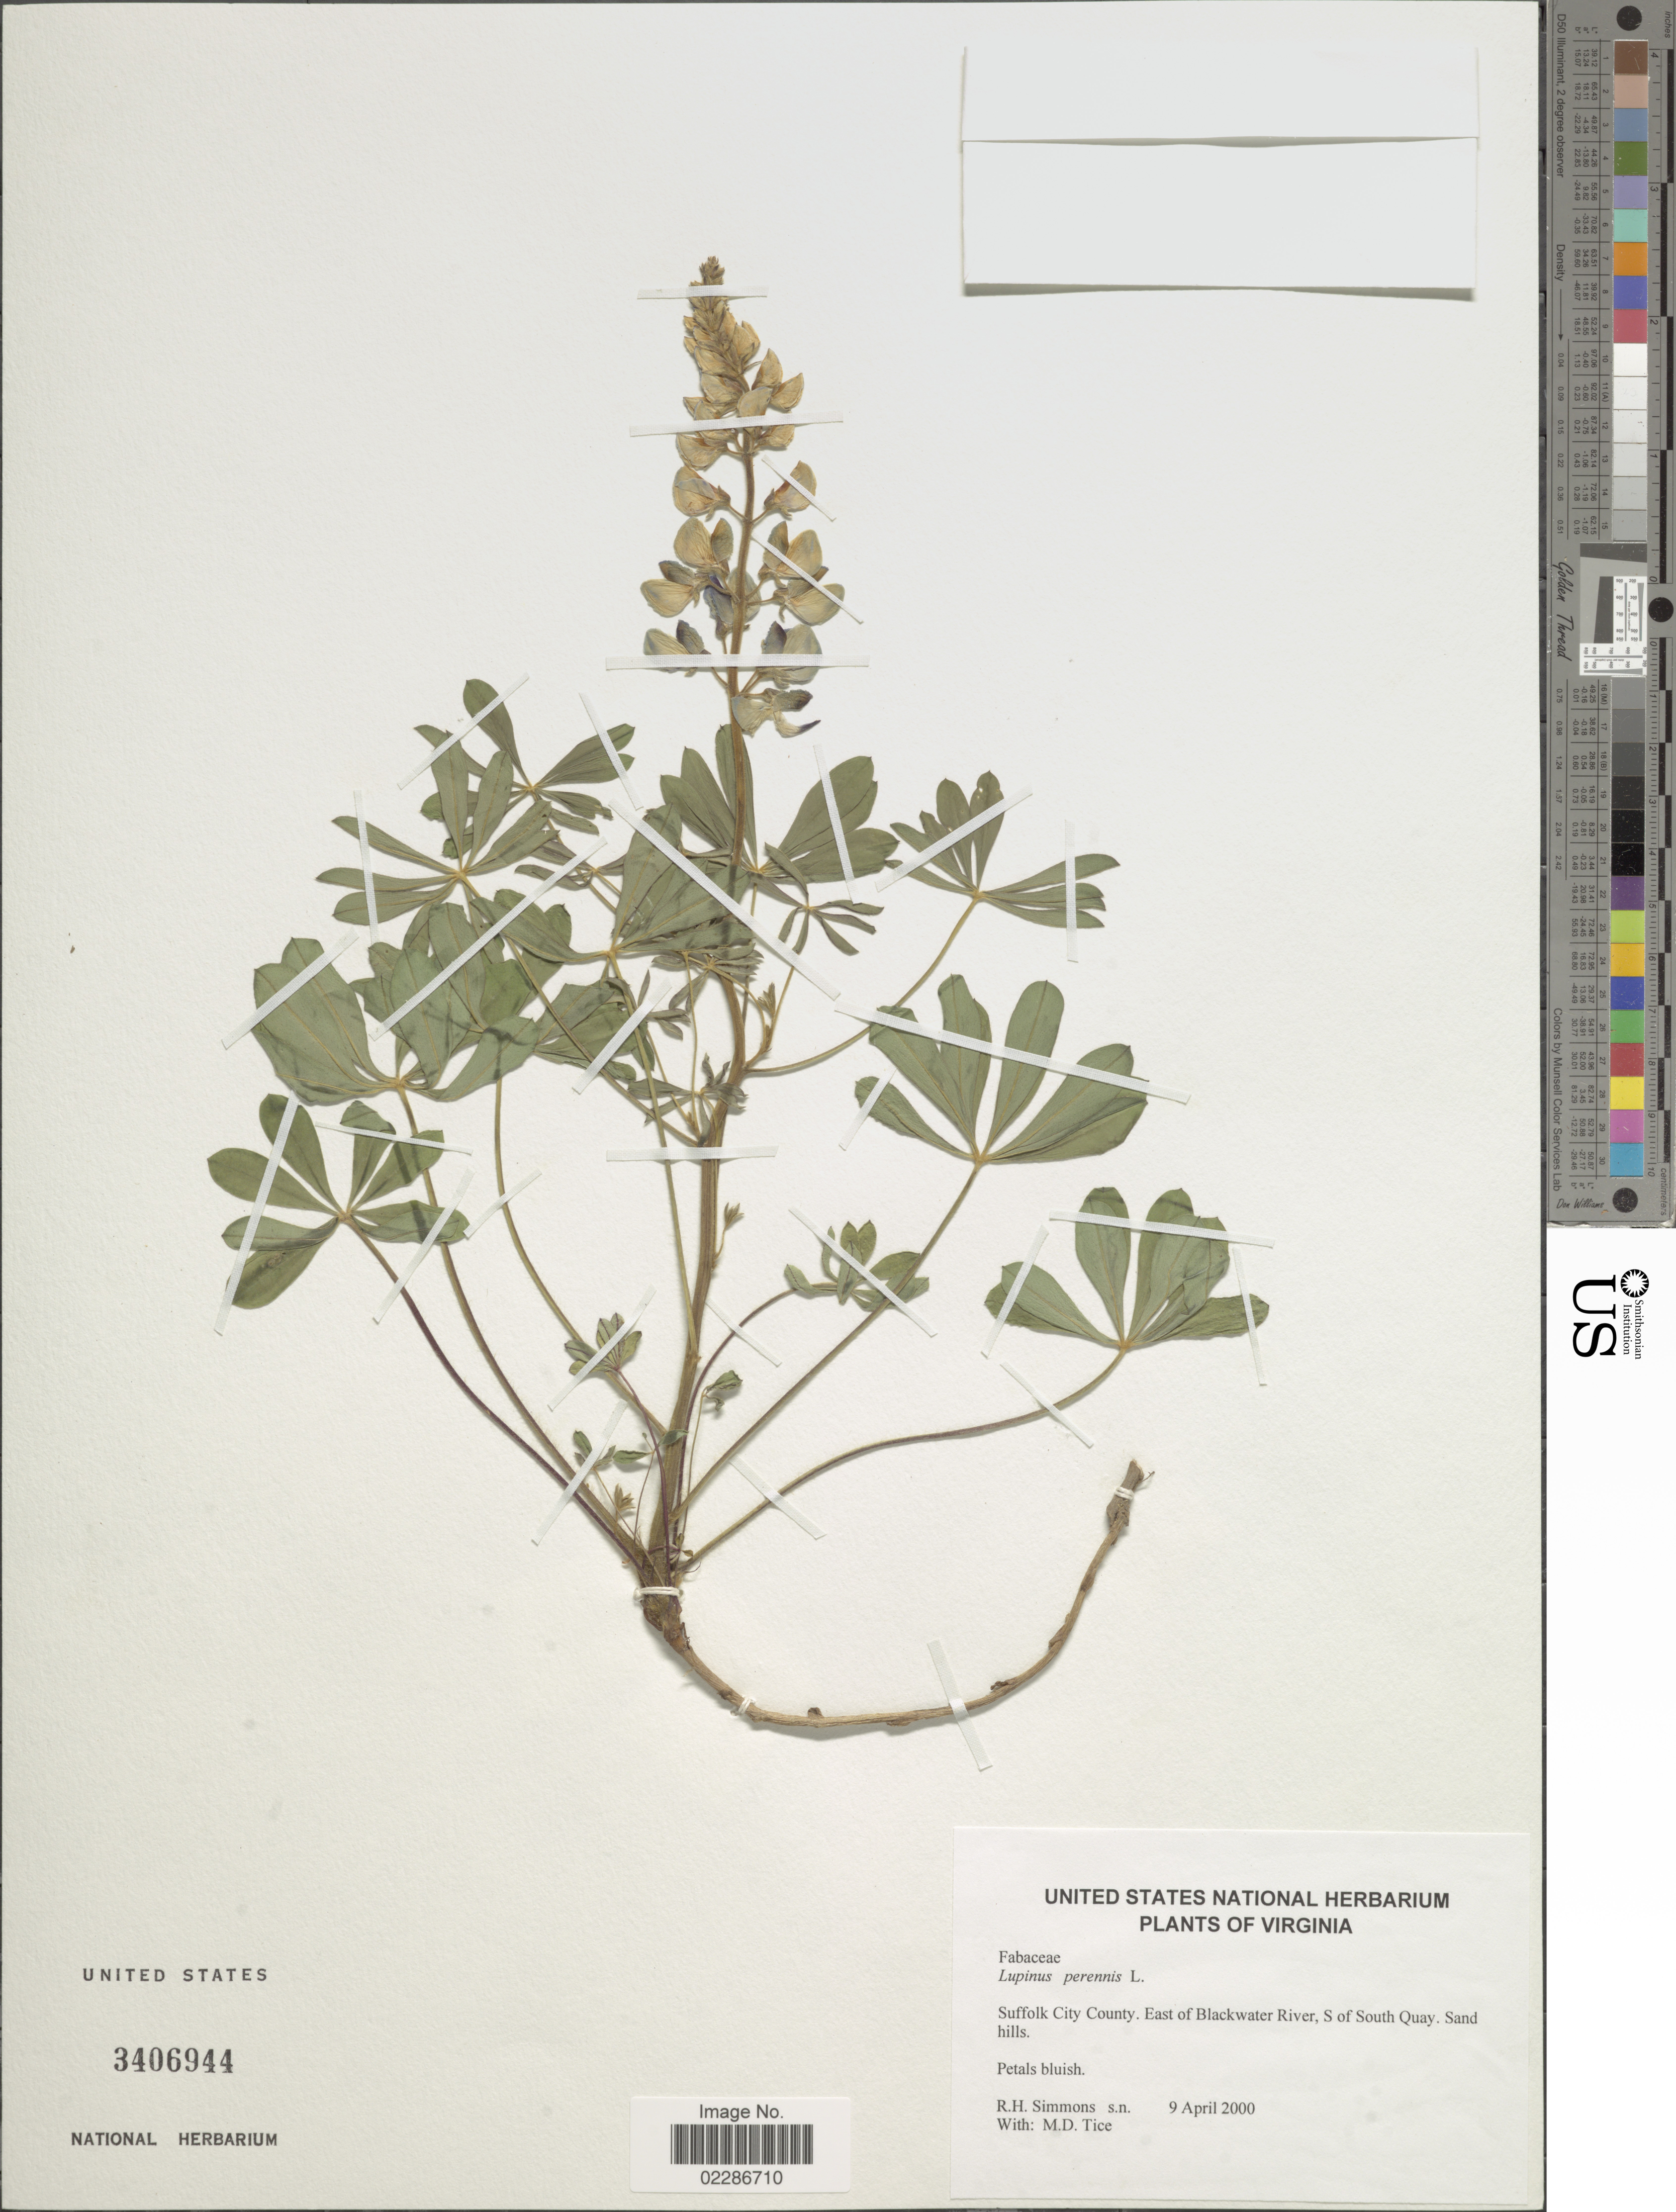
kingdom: Plantae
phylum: Tracheophyta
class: Magnoliopsida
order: Fabales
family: Fabaceae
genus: Lupinus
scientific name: Lupinus perennis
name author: L.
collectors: R. H. Simmons & M. Tice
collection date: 2000-04-09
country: United States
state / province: Virginia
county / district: City of Suffolk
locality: Suffolk City County. East of Blackwater River, S of South Quay. Sand hills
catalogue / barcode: US 3406944